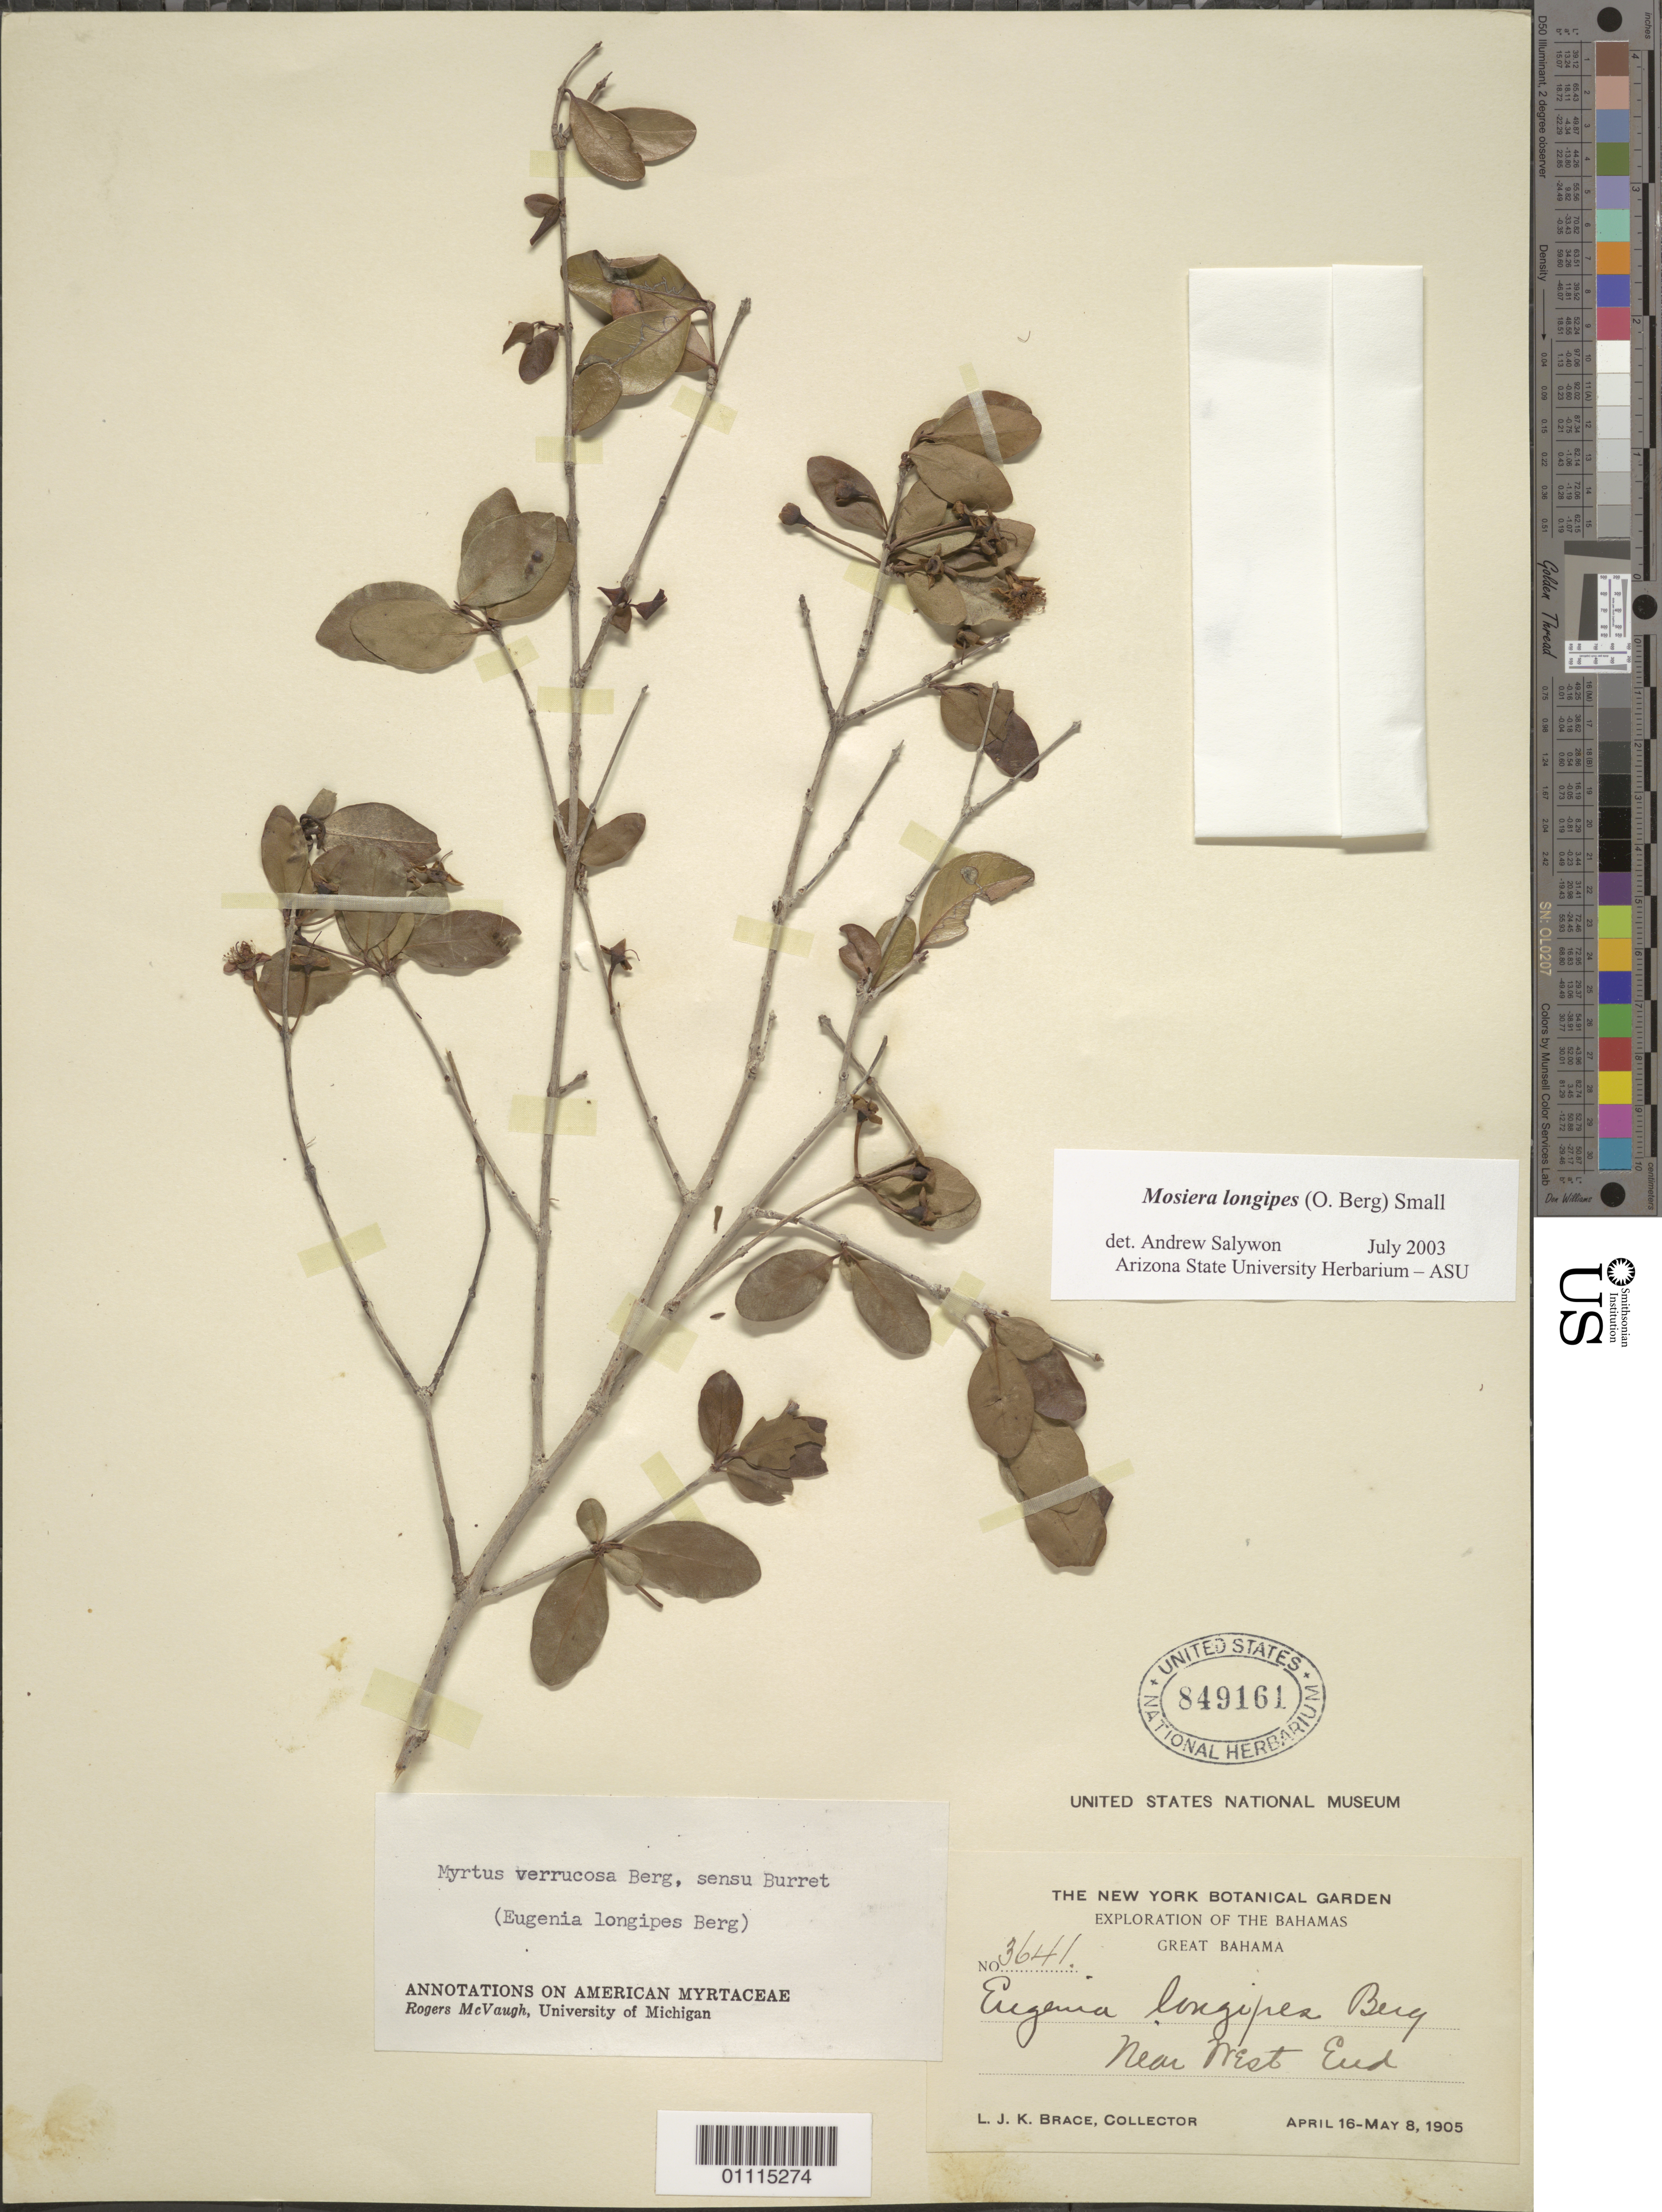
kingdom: Plantae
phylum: Tracheophyta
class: Magnoliopsida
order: Myrtales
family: Myrtaceae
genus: Mosiera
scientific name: Mosiera longipes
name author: (O. Berg) Small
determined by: Salywon, A. M., (ASU)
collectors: L. J. K. Brace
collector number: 3641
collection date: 1905-04-16/1905-05-08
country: Bahamas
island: Great Bahama Island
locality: Near West End.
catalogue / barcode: US 849161